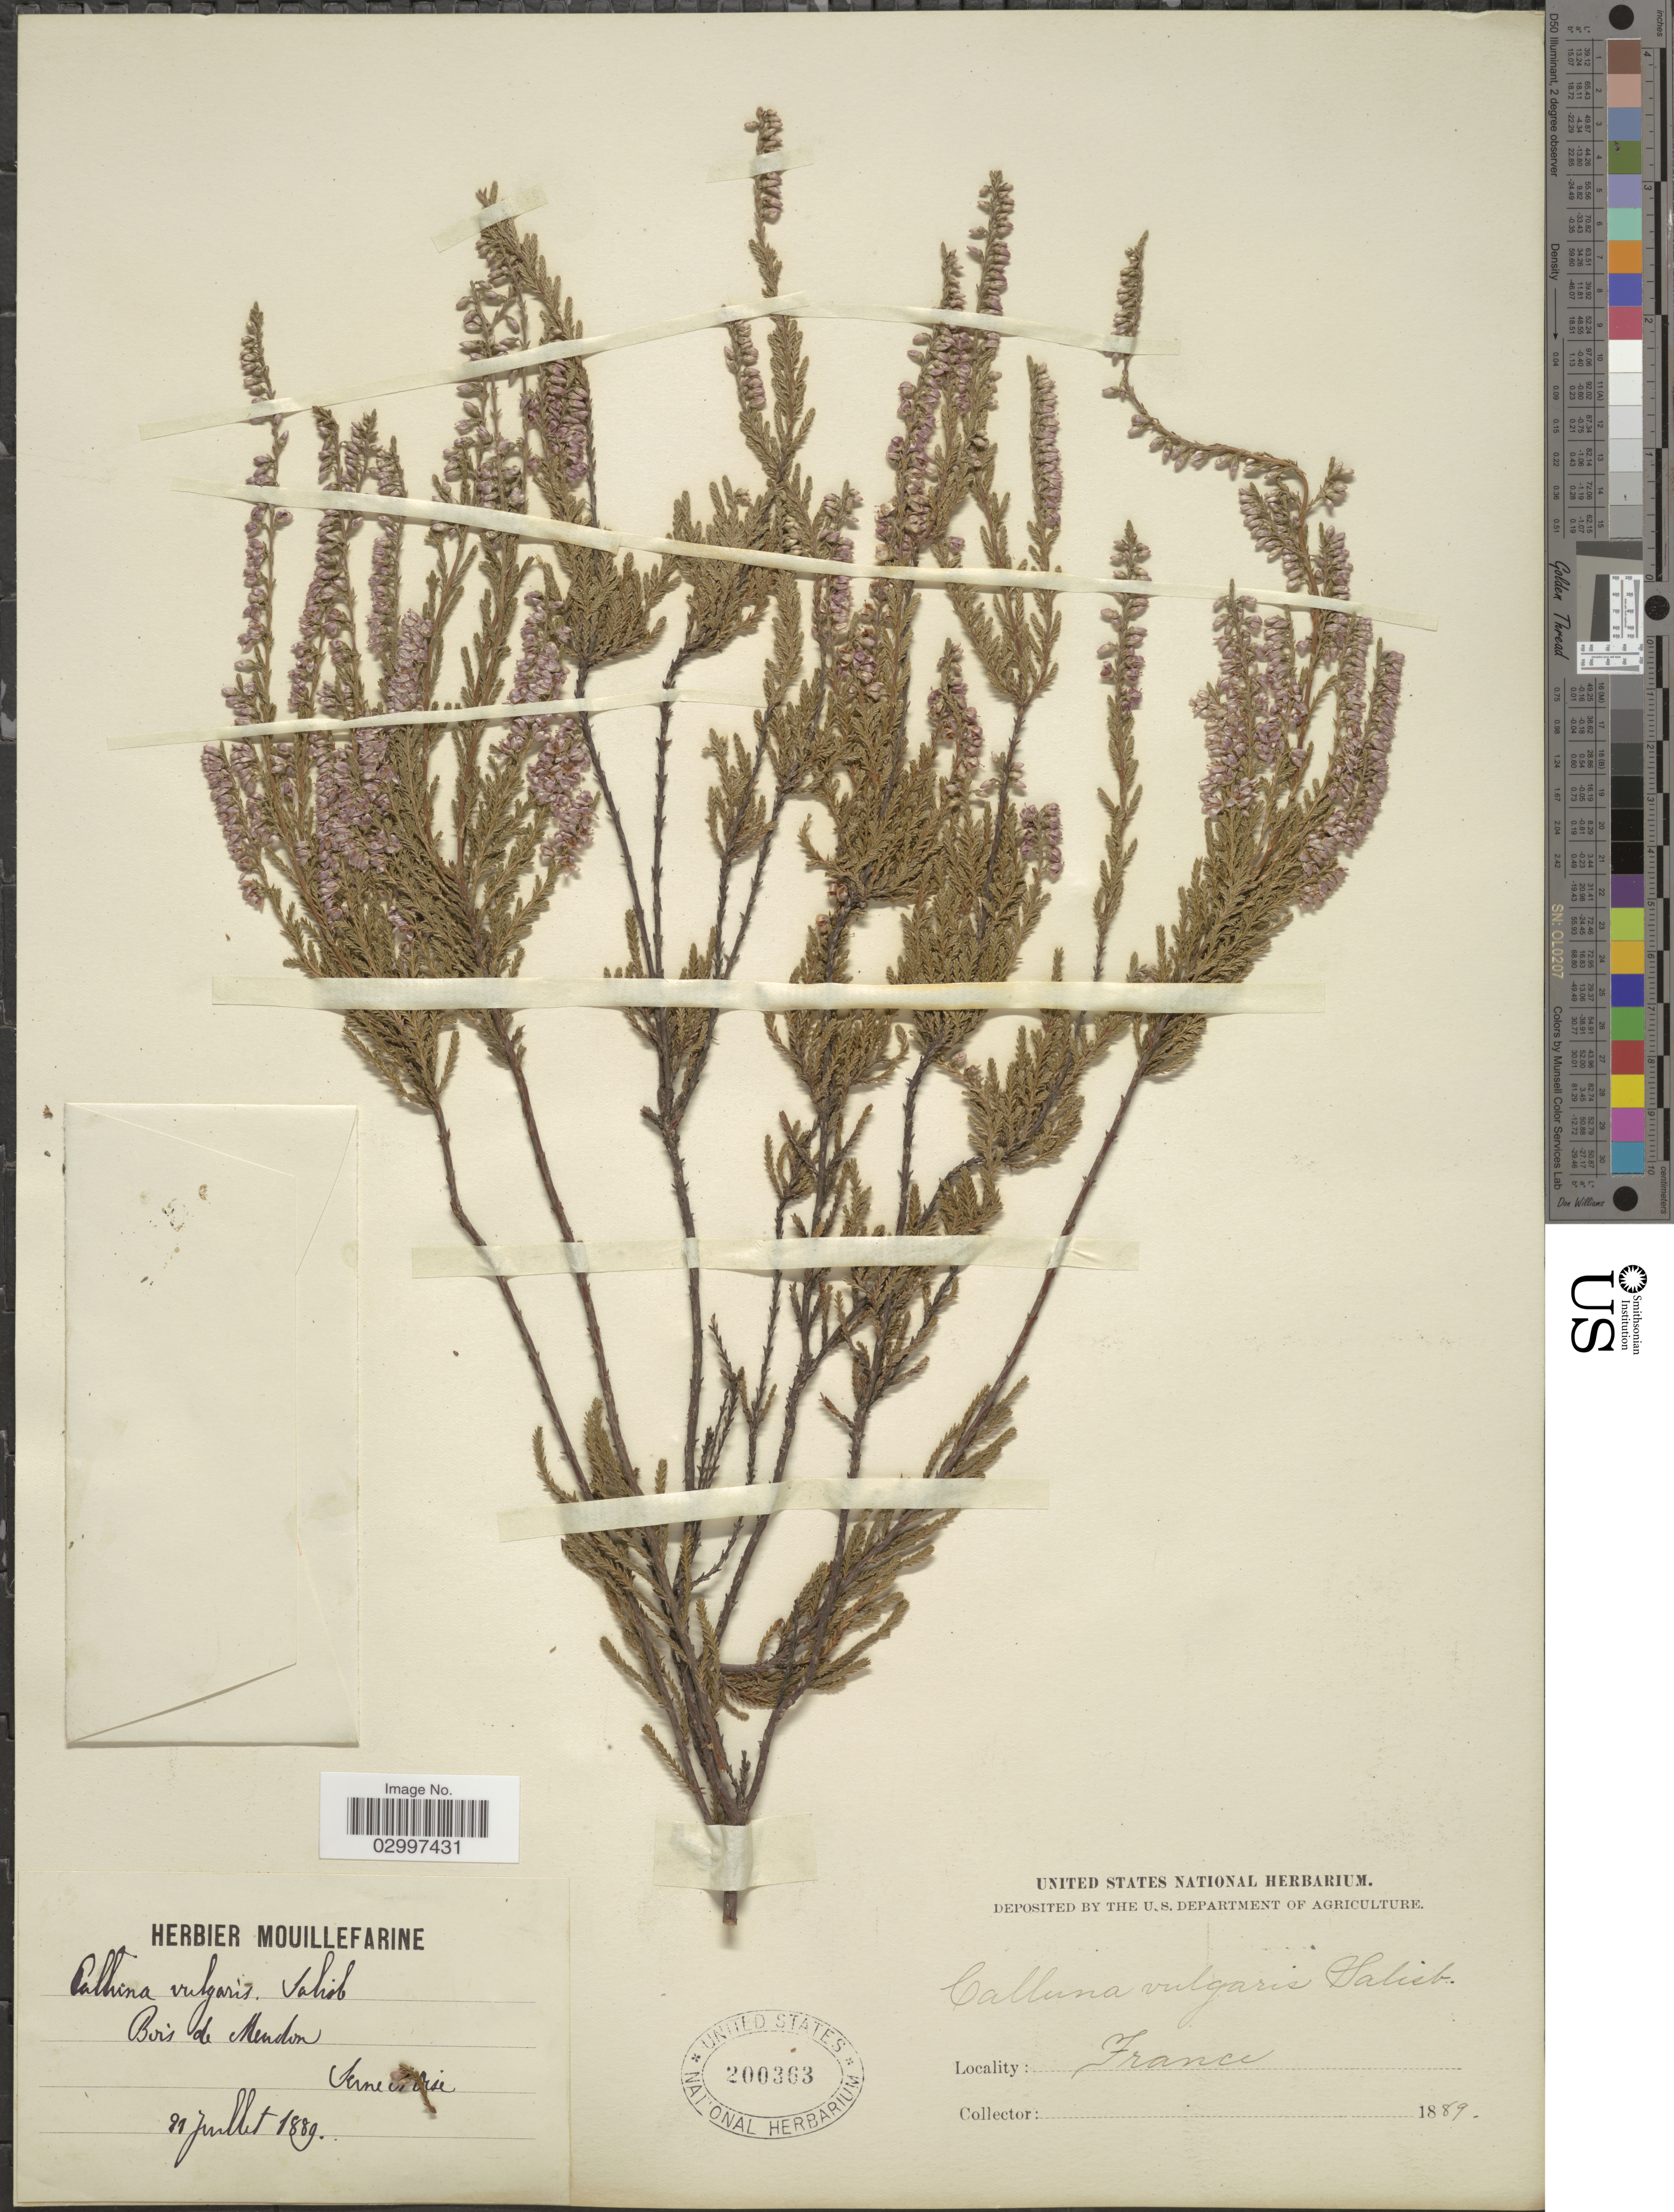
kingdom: Plantae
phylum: Tracheophyta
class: Magnoliopsida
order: Ericales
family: Ericaceae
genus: Calluna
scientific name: Calluna vulgaris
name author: (L.) Hull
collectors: ex herb. Mouillefarine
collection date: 1889-07-21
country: France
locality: Bois de Mendon.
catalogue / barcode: US 200363